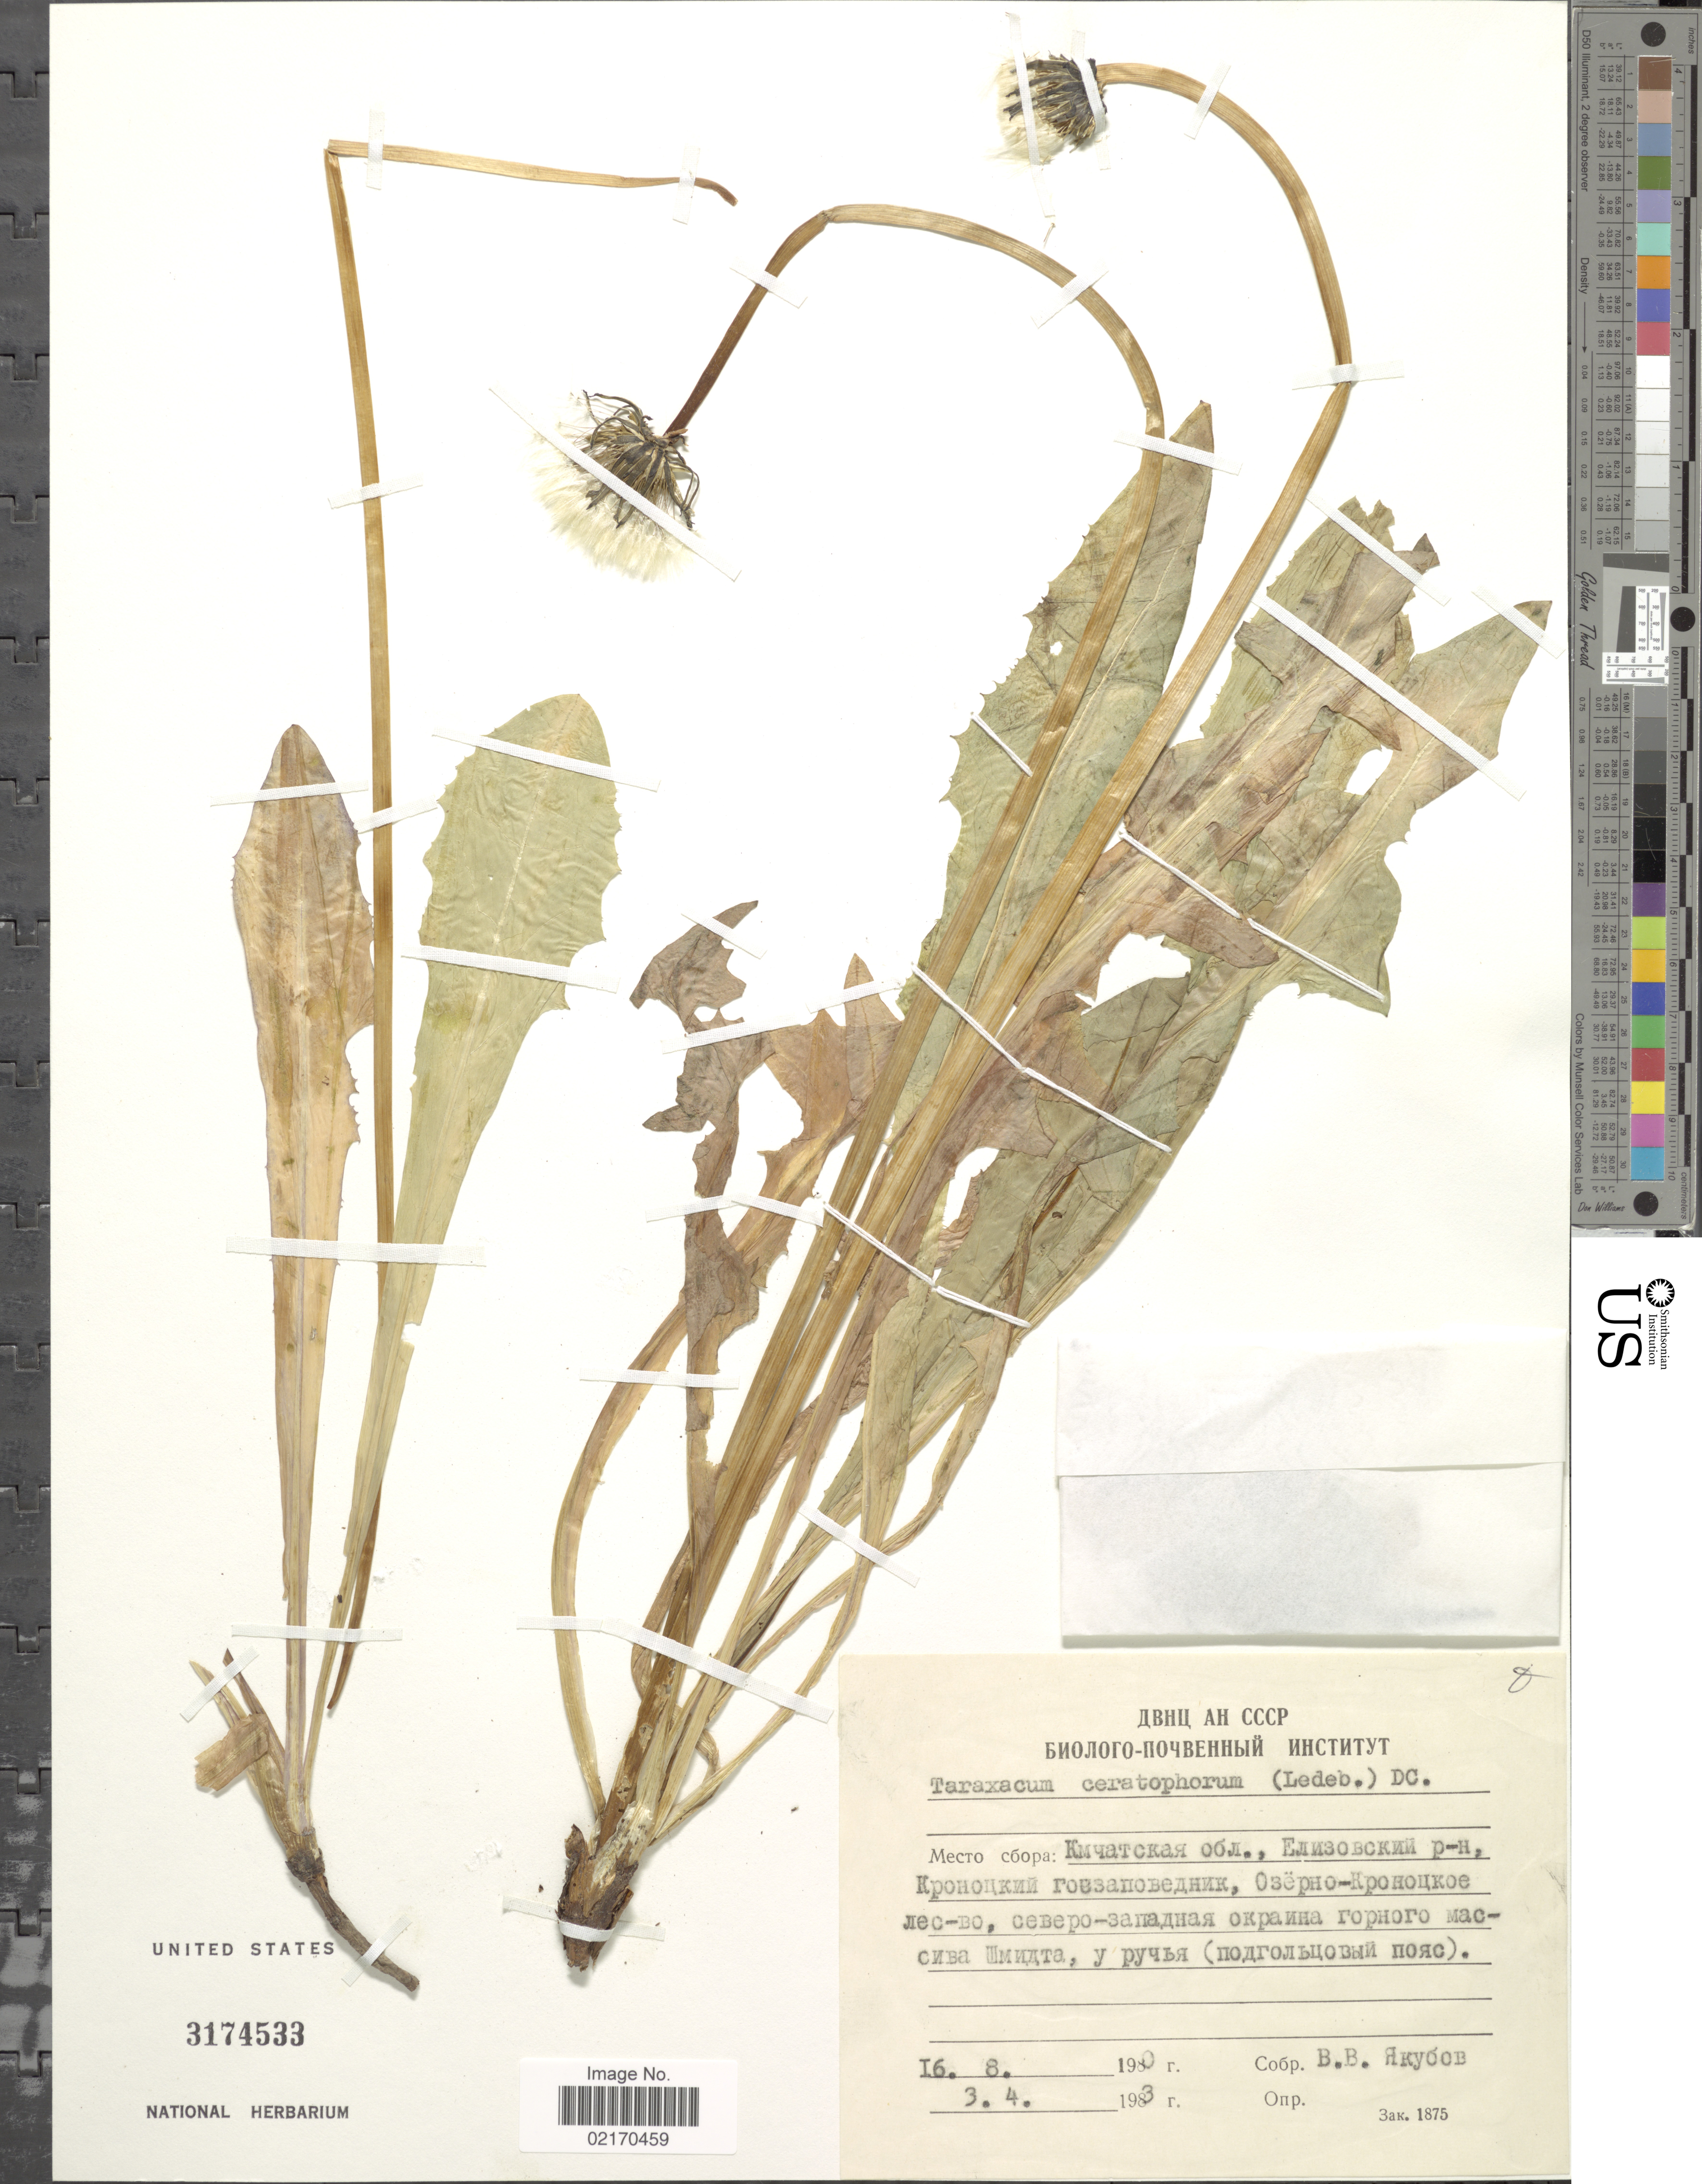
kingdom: Plantae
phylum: Tracheophyta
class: Magnoliopsida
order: Asterales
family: Asteraceae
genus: Taraxacum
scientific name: Taraxacum ceratophorum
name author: (Ledeb.) DC.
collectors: V. Yakubov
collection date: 1980-08-16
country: Russian Federation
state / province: Kamchatka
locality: District Elizovskiy, Kronotsky Nature Reserve, Massif Smidta.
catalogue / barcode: US 3174533